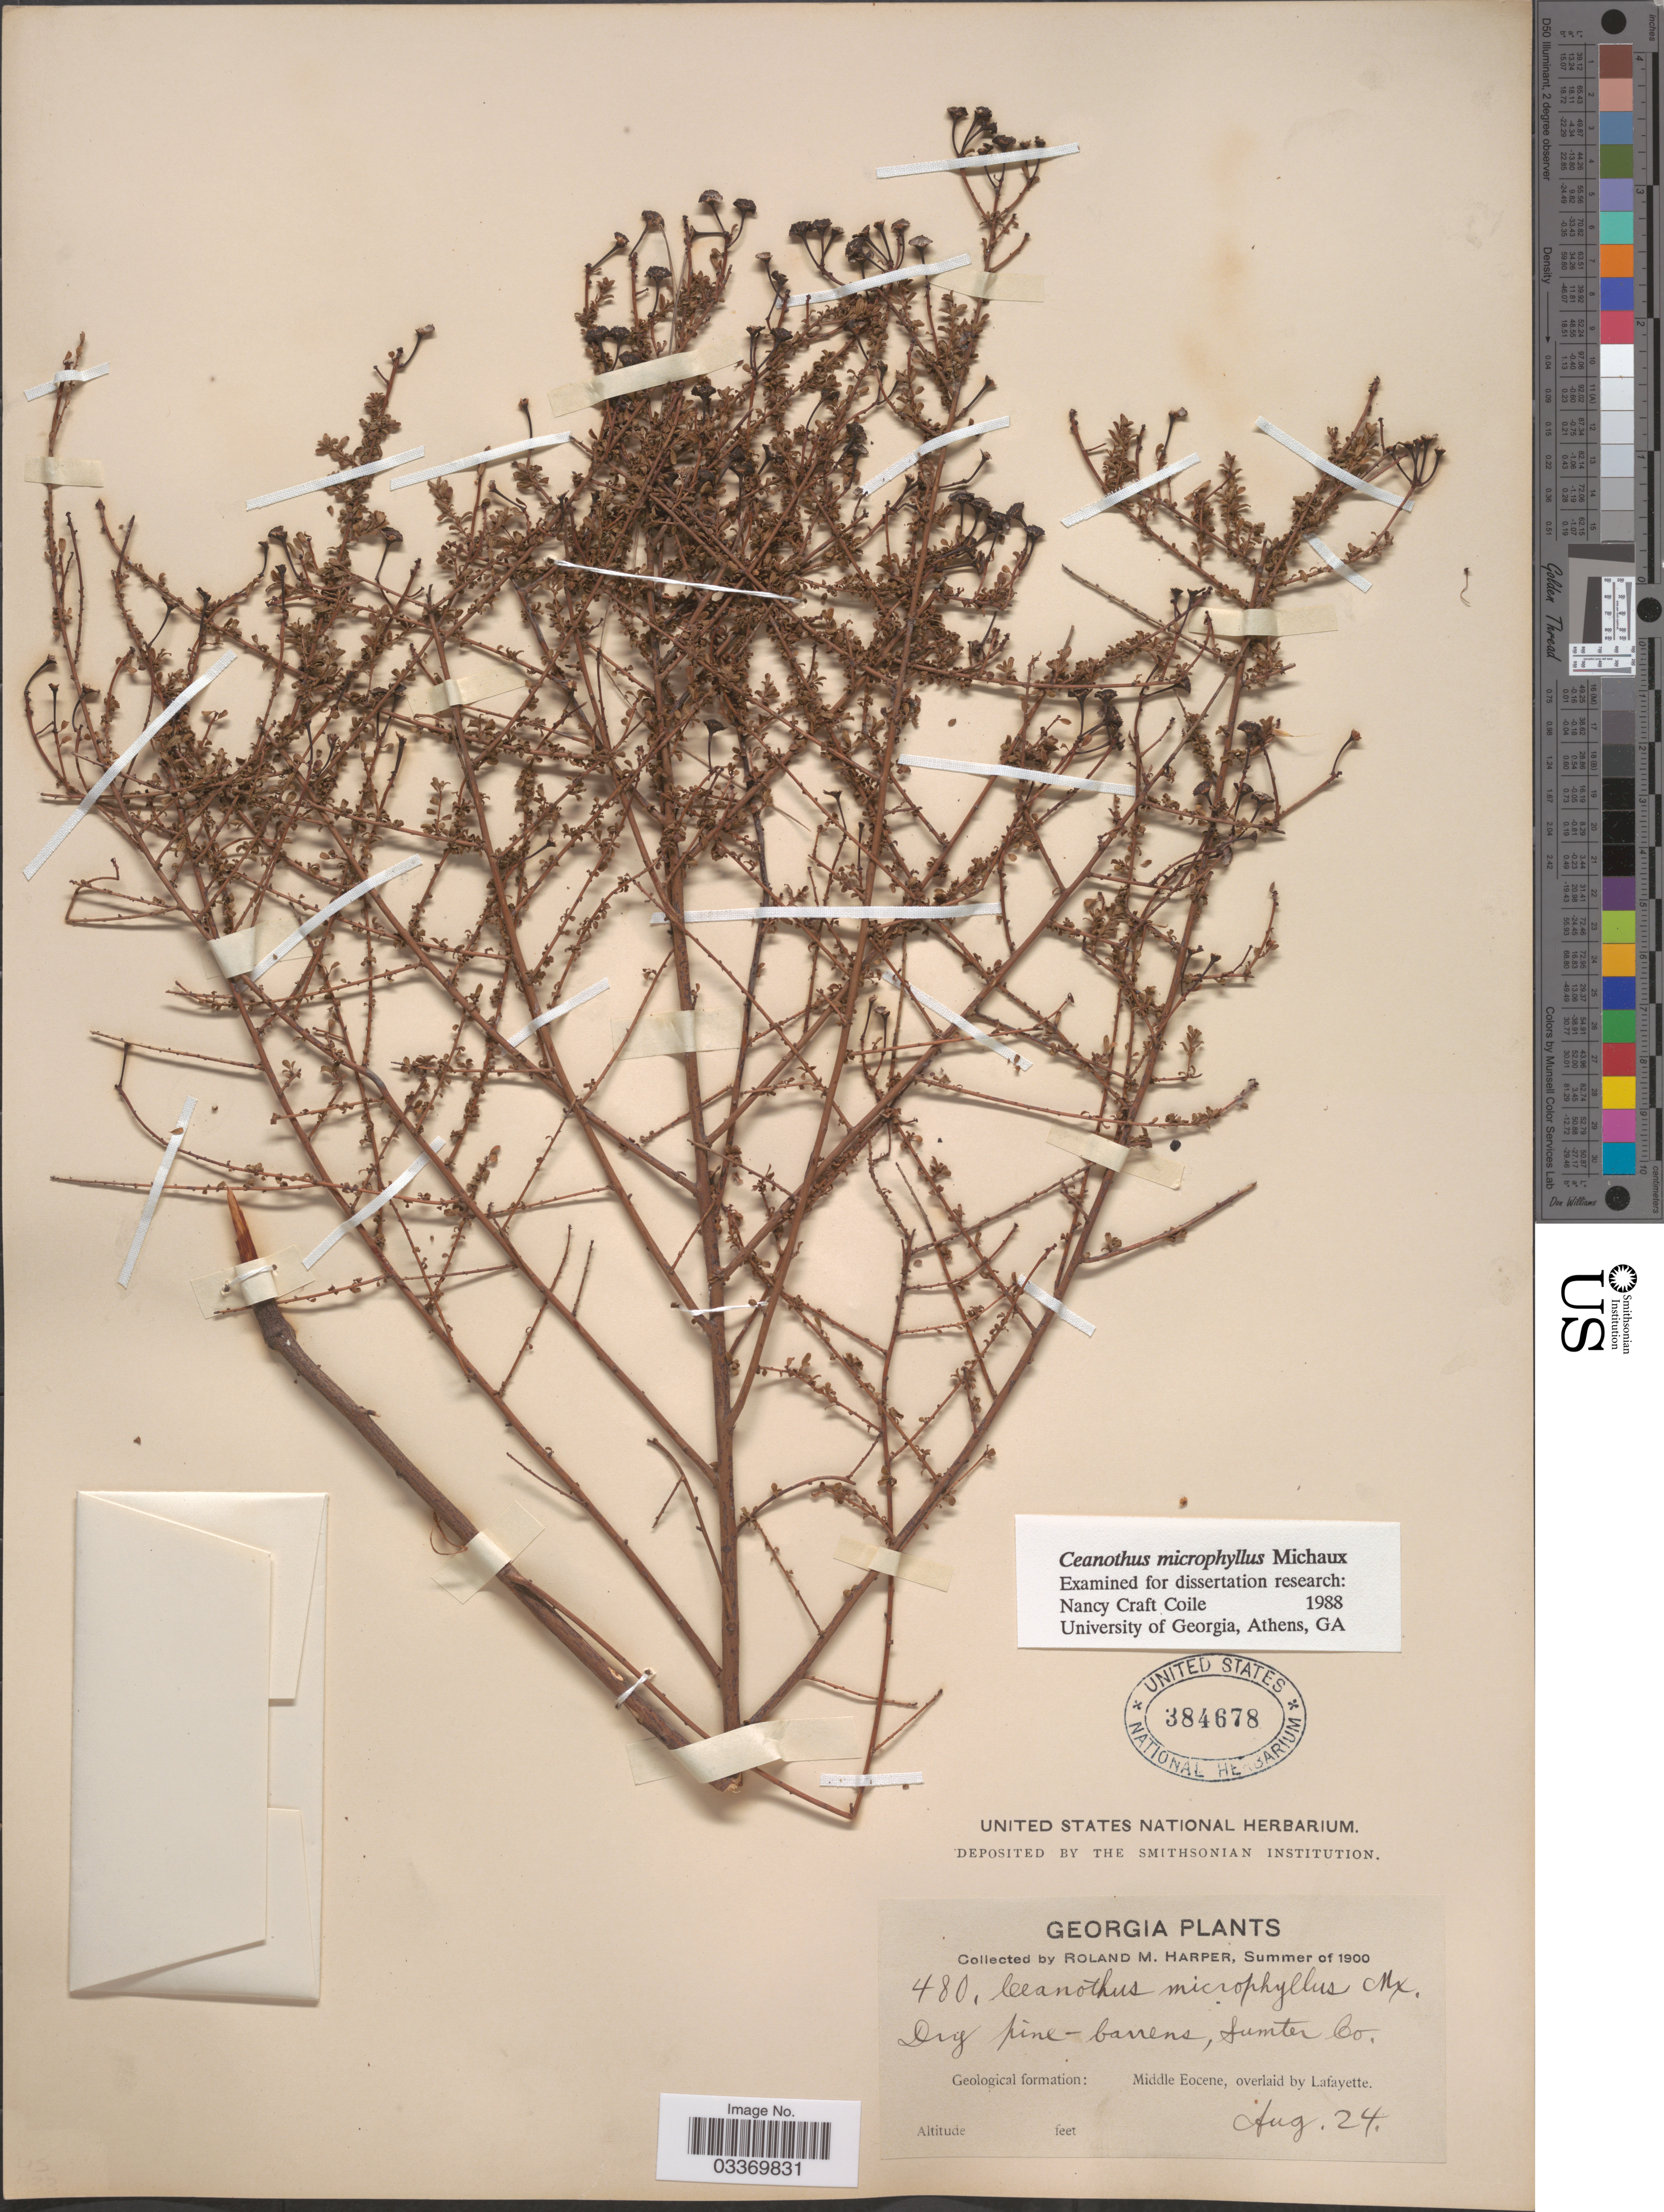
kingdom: Plantae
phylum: Tracheophyta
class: Magnoliopsida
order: Rosales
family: Rhamnaceae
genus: Ceanothus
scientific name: Ceanothus microphyllus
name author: Michx.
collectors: R. M. Harper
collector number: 480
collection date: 1900-08-24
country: United States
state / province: Georgia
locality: Sumter Co. Geological formation: Middle Eocene, overlaid by Lafayette.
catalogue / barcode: US 384678